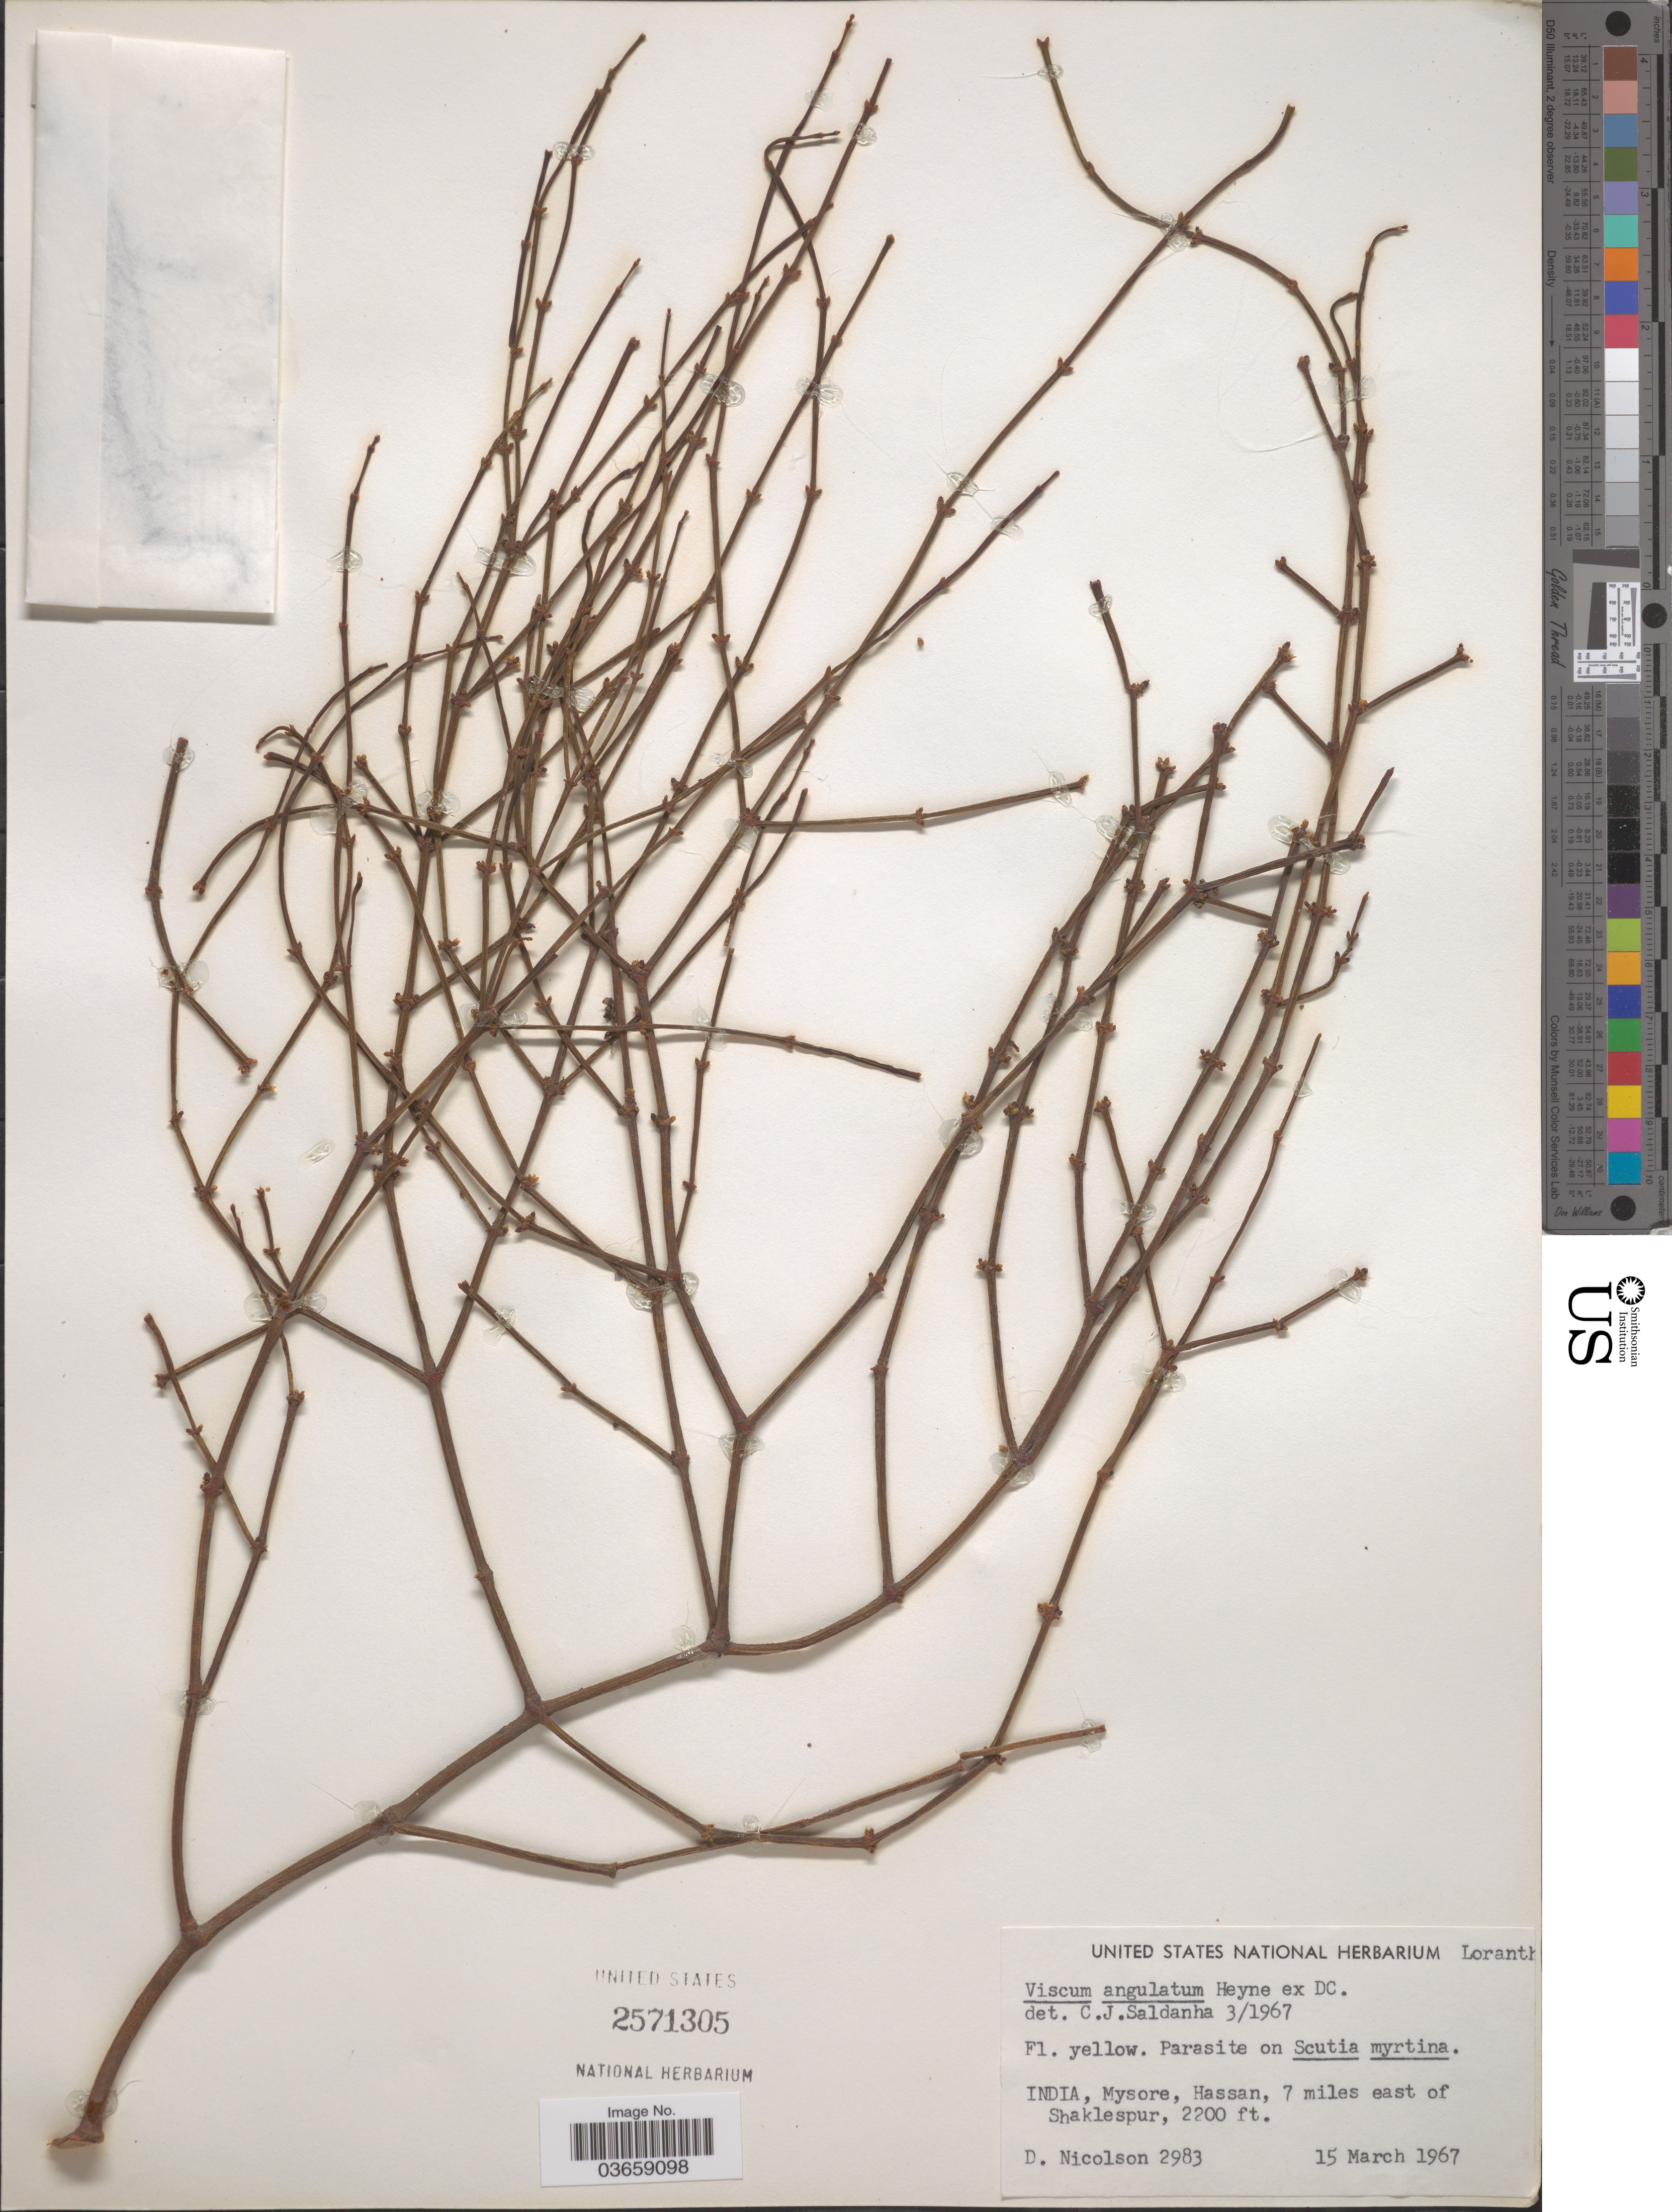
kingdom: Plantae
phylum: Tracheophyta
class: Magnoliopsida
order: Santalales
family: Viscaceae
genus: Viscum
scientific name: Viscum angulatum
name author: B. Heyne ex DC.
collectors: D. H. Nicolson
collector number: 2983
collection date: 1967-03-15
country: India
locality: Mysore, Hassan, 7 miles east of Shaklespur.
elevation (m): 671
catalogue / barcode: US 2571305